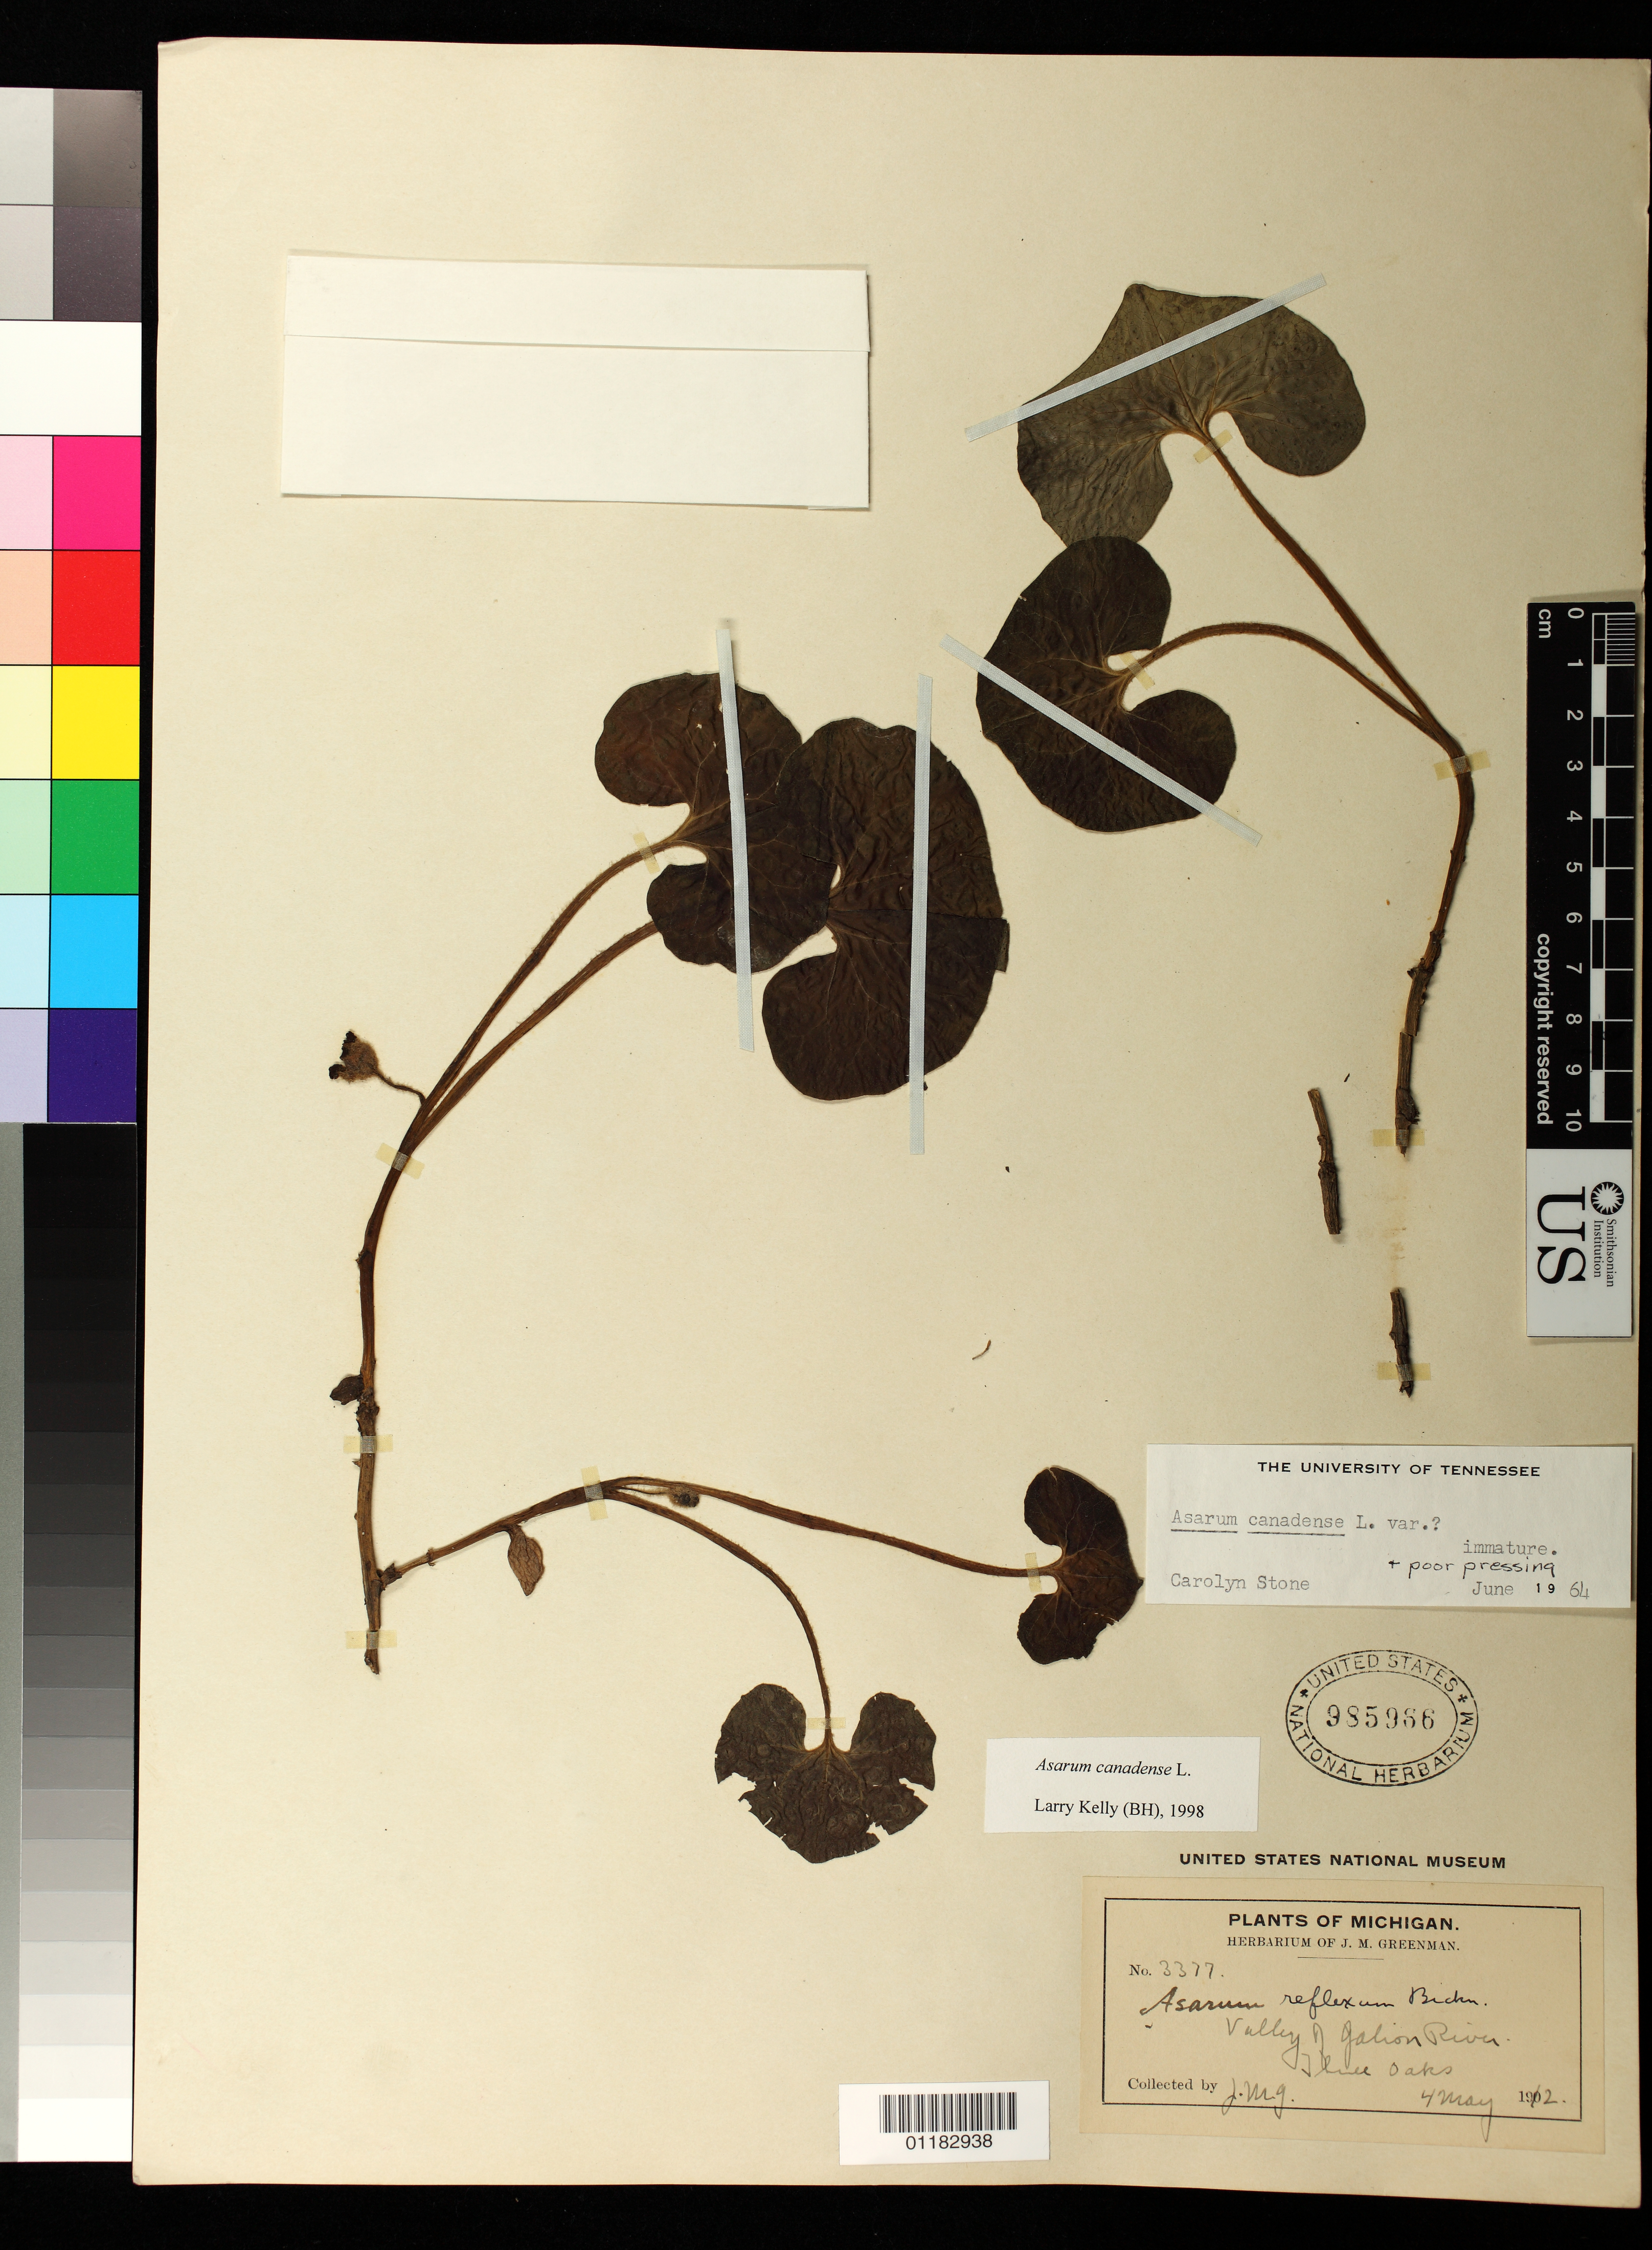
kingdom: Plantae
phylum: Tracheophyta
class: Magnoliopsida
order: Piperales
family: Aristolochiaceae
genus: Asarum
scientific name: Asarum canadense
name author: L.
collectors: J. M. Greenman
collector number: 3377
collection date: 1912-05-04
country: United States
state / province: Michigan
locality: Valley of Galion River, Three Oaks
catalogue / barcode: US 985986